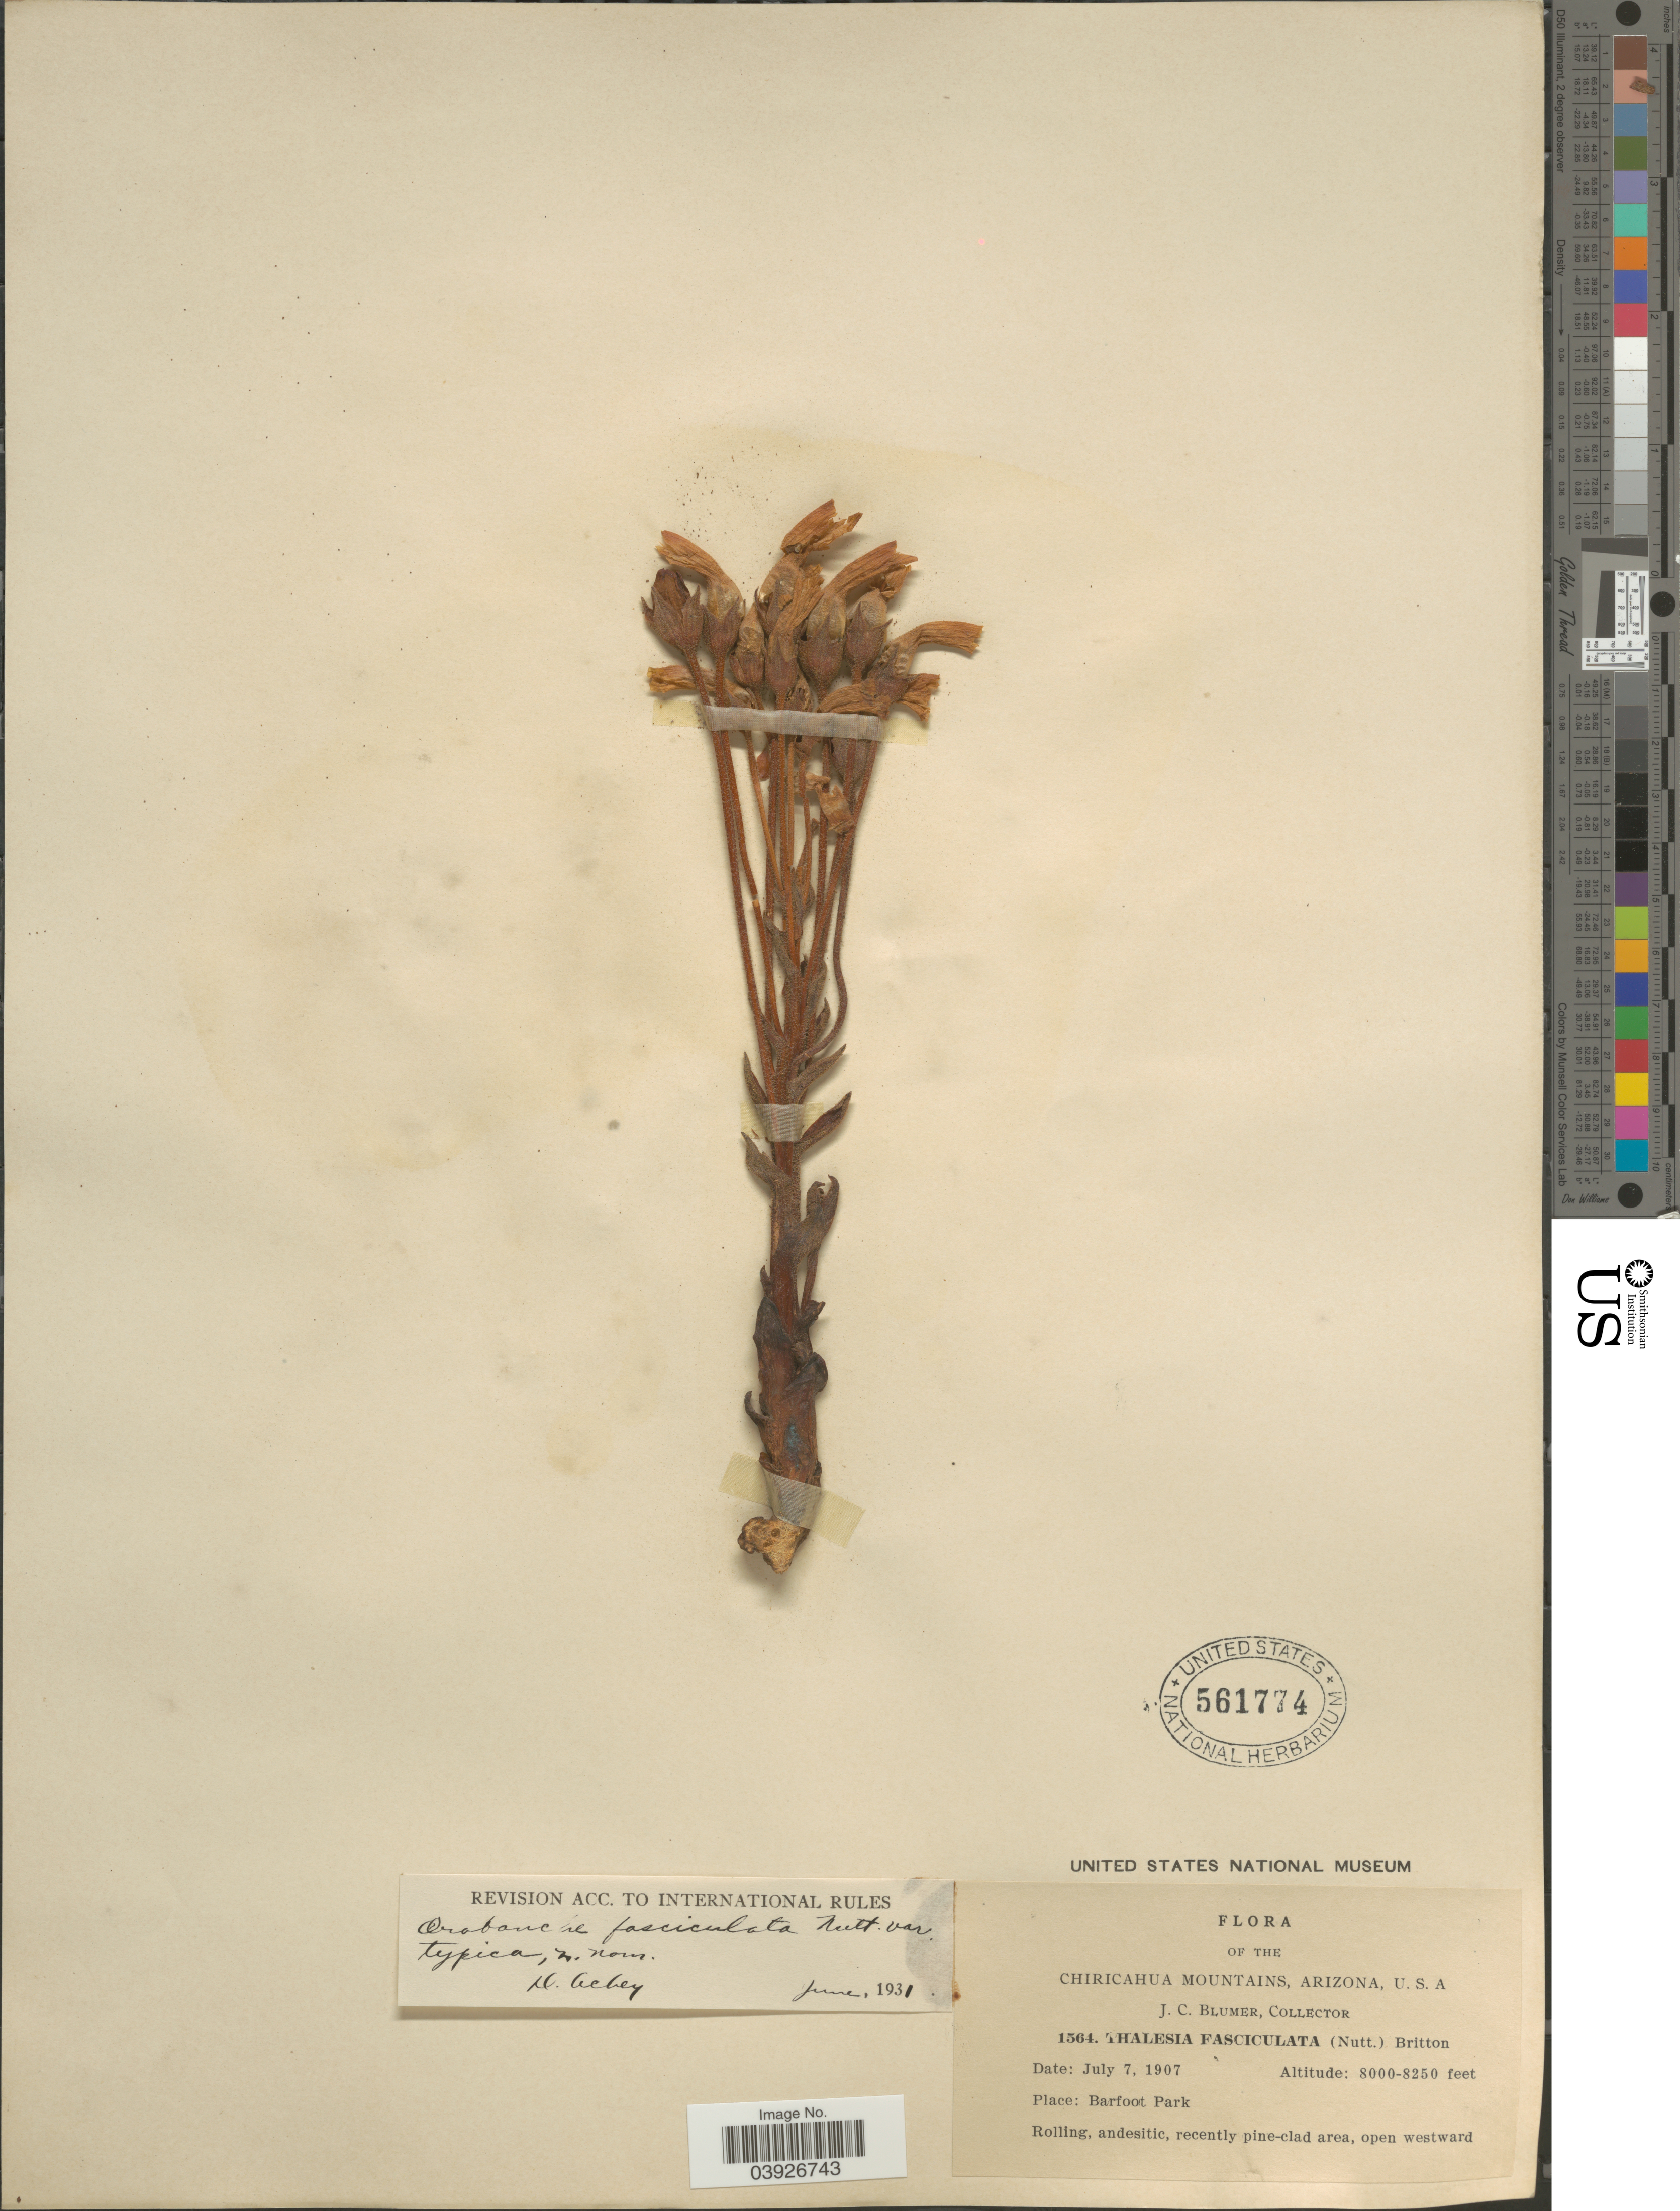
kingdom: Plantae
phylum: Tracheophyta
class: Magnoliopsida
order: Lamiales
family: Orobanchaceae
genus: Aphyllon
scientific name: Aphyllon fasciculatum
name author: (Nutt.) Torr. & A. Gray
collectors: J. C. Blumer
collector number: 1564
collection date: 1907-07-07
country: United States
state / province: Arizona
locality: Chiricahua Mountains. Barfoot Park.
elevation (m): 2438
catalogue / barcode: US 561774